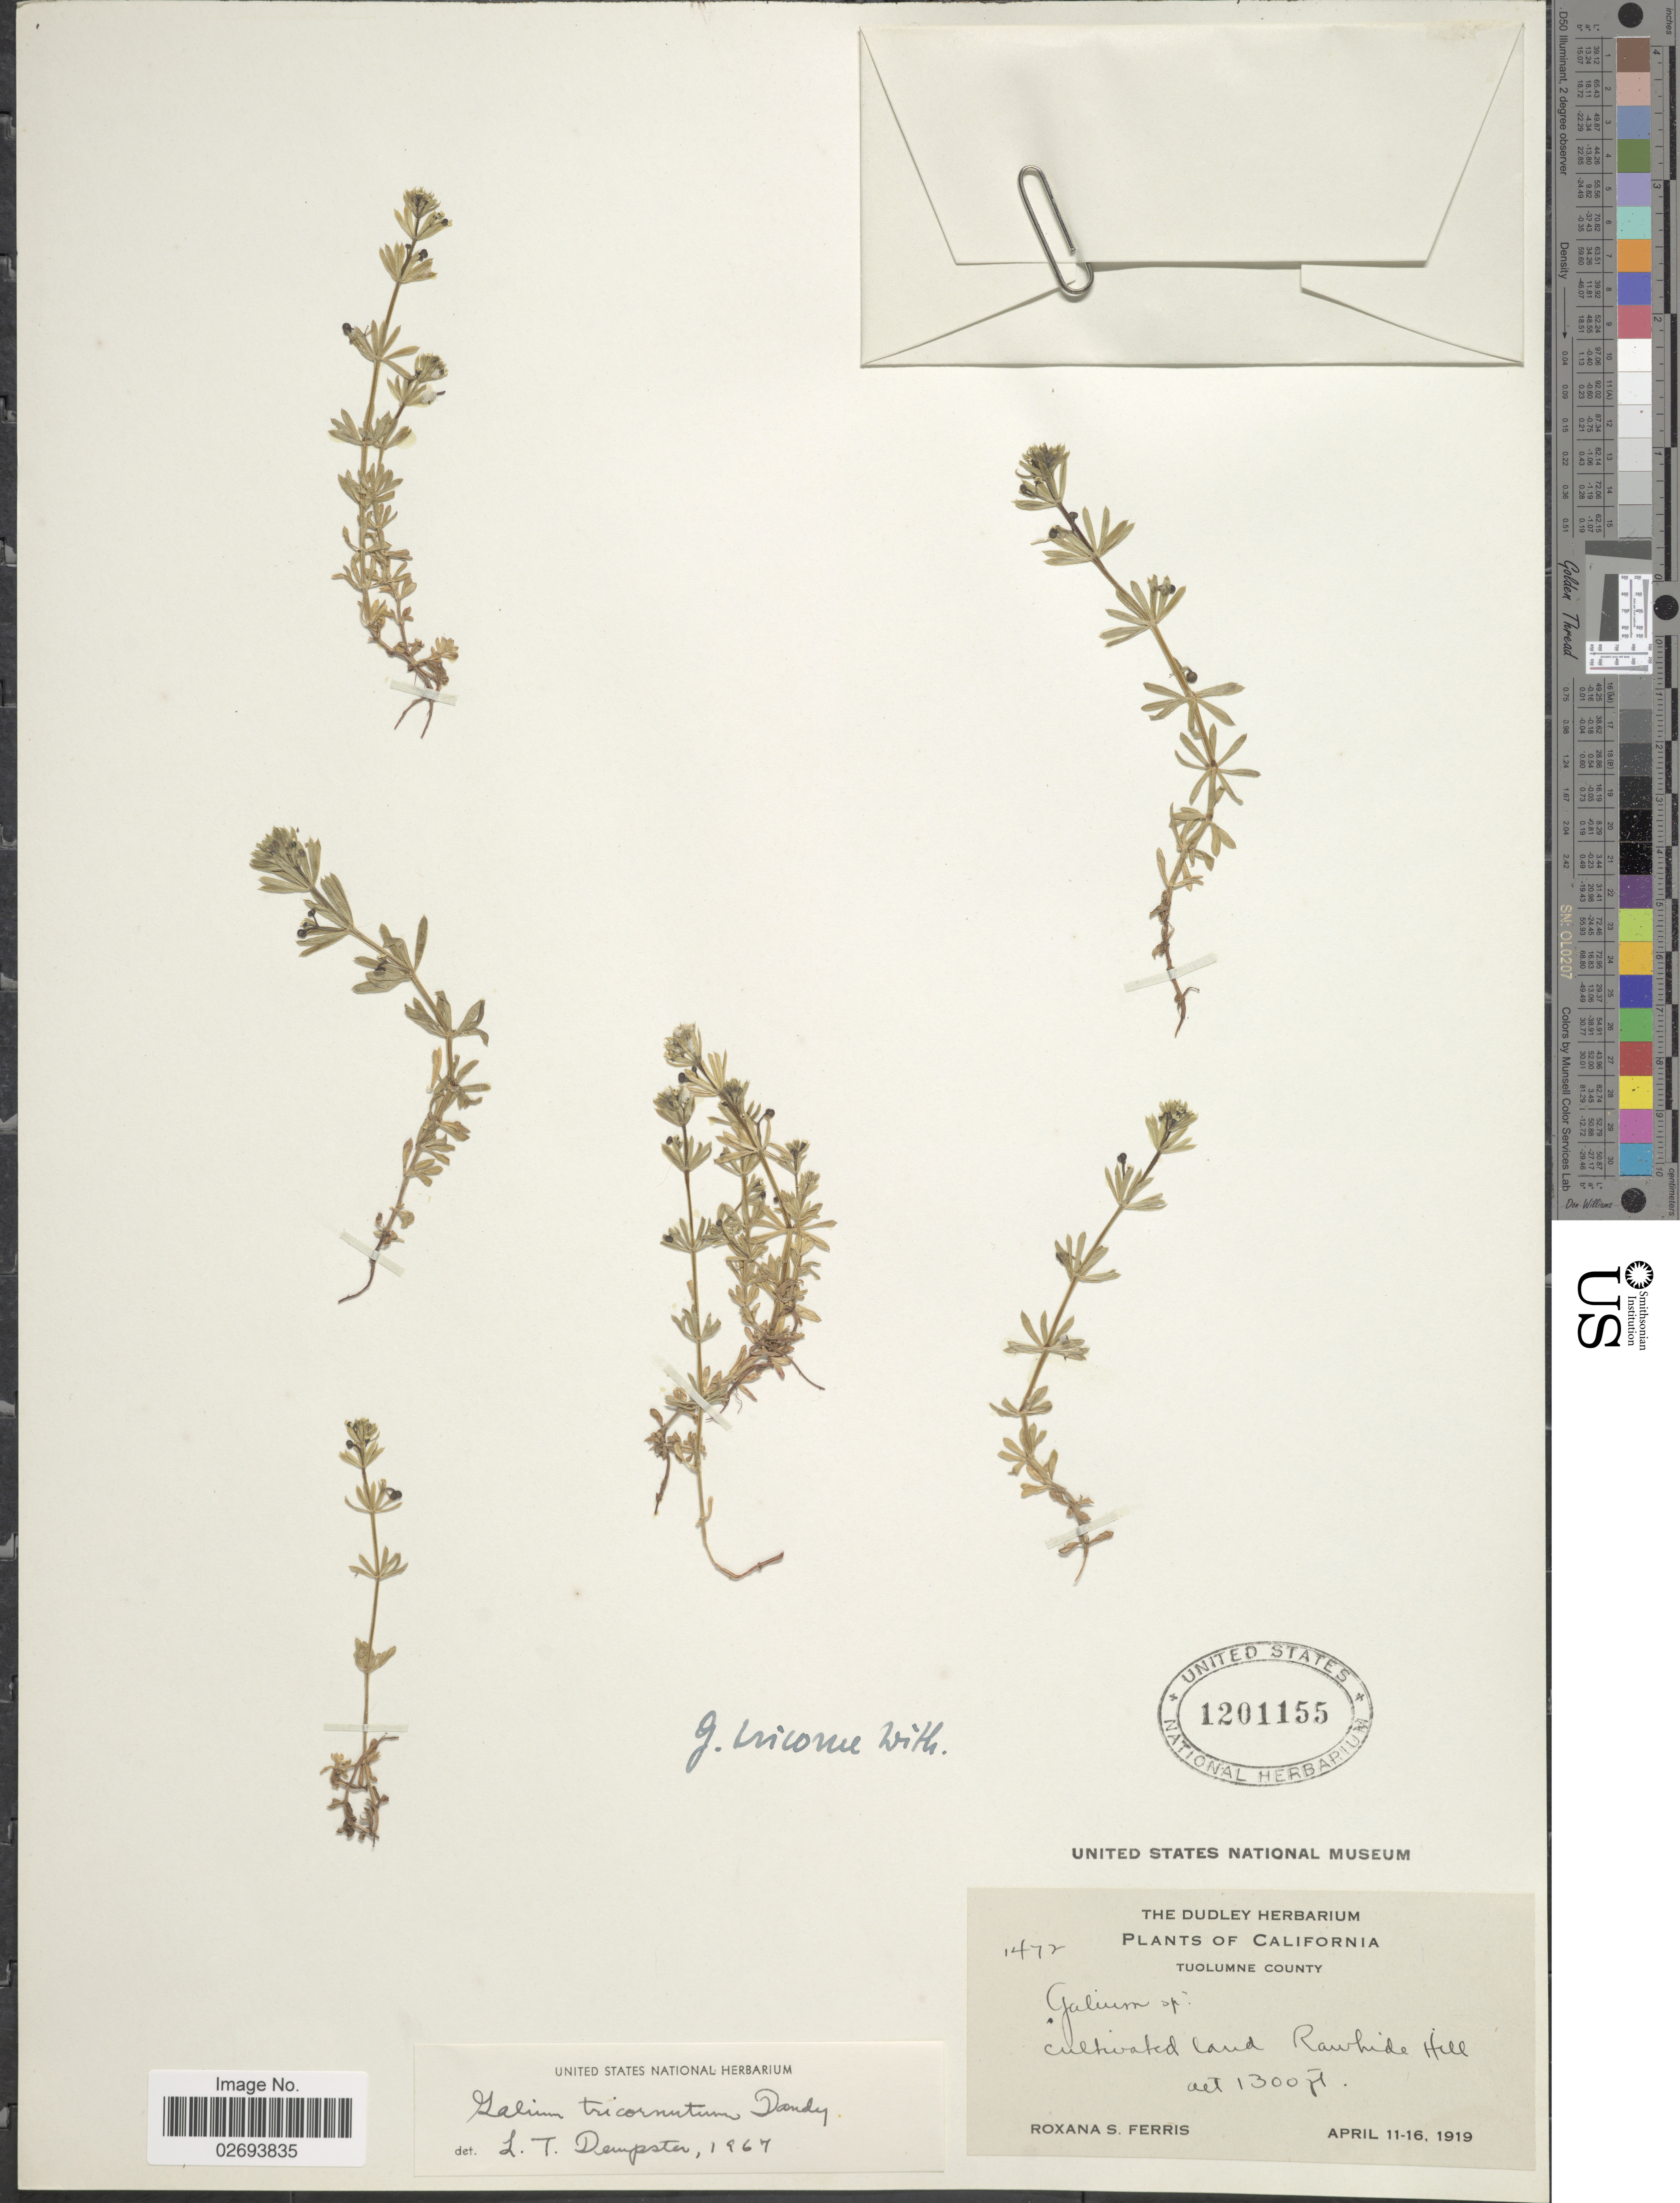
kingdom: Plantae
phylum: Tracheophyta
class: Magnoliopsida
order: Gentianales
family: Rubiaceae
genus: Galium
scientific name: Galium tricorne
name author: Stokes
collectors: R. S. Ferris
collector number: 1472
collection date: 1919-04-11/1919-04-16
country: United States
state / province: California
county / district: Tuolumne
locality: Tuolumne County. Rawhide Hill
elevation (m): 396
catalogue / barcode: US 1201155